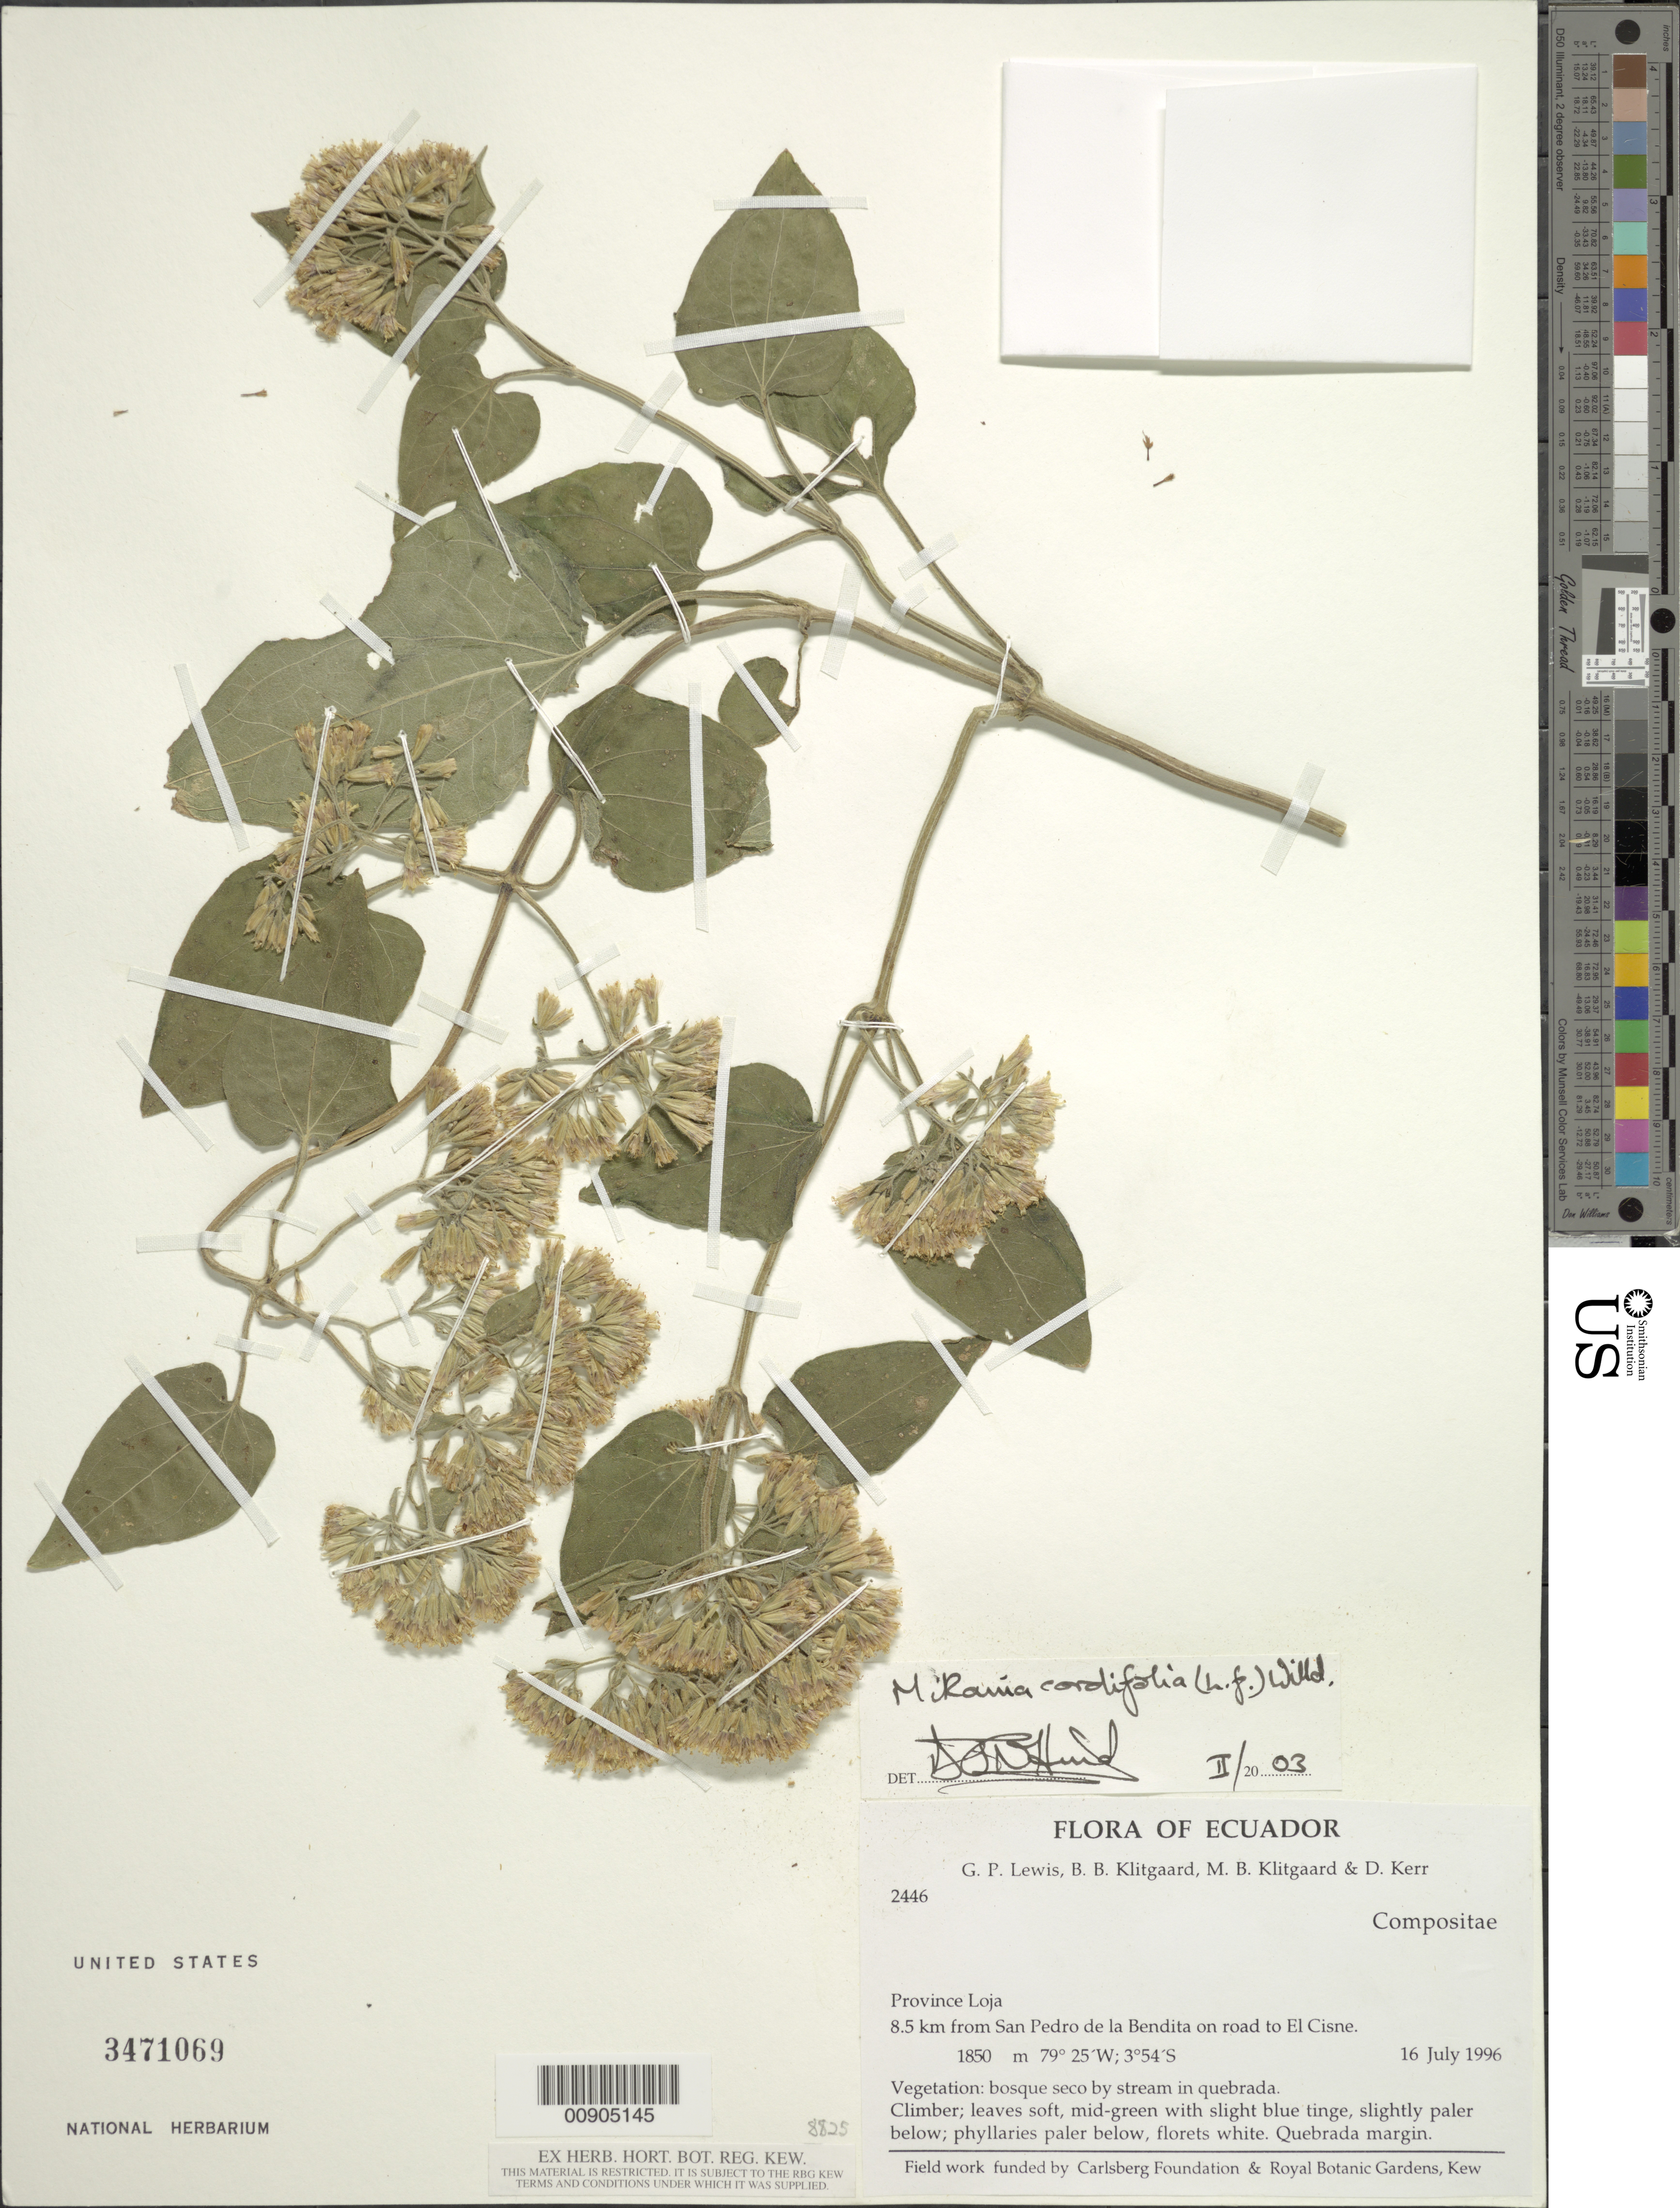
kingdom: Plantae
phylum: Tracheophyta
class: Magnoliopsida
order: Asterales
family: Asteraceae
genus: Mikania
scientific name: Mikania cordifolia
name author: Kunth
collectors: G. P. Lewis, B. B. Klitgaard, M. B. Klitgaard & D. Kerr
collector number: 2446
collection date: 1996-07-16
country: Ecuador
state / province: Loja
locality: San Pedro de la Bendita, 8.5 km from, on road to El Cisne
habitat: Bosque seco by stream in quebrada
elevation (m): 1850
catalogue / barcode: US 3471069